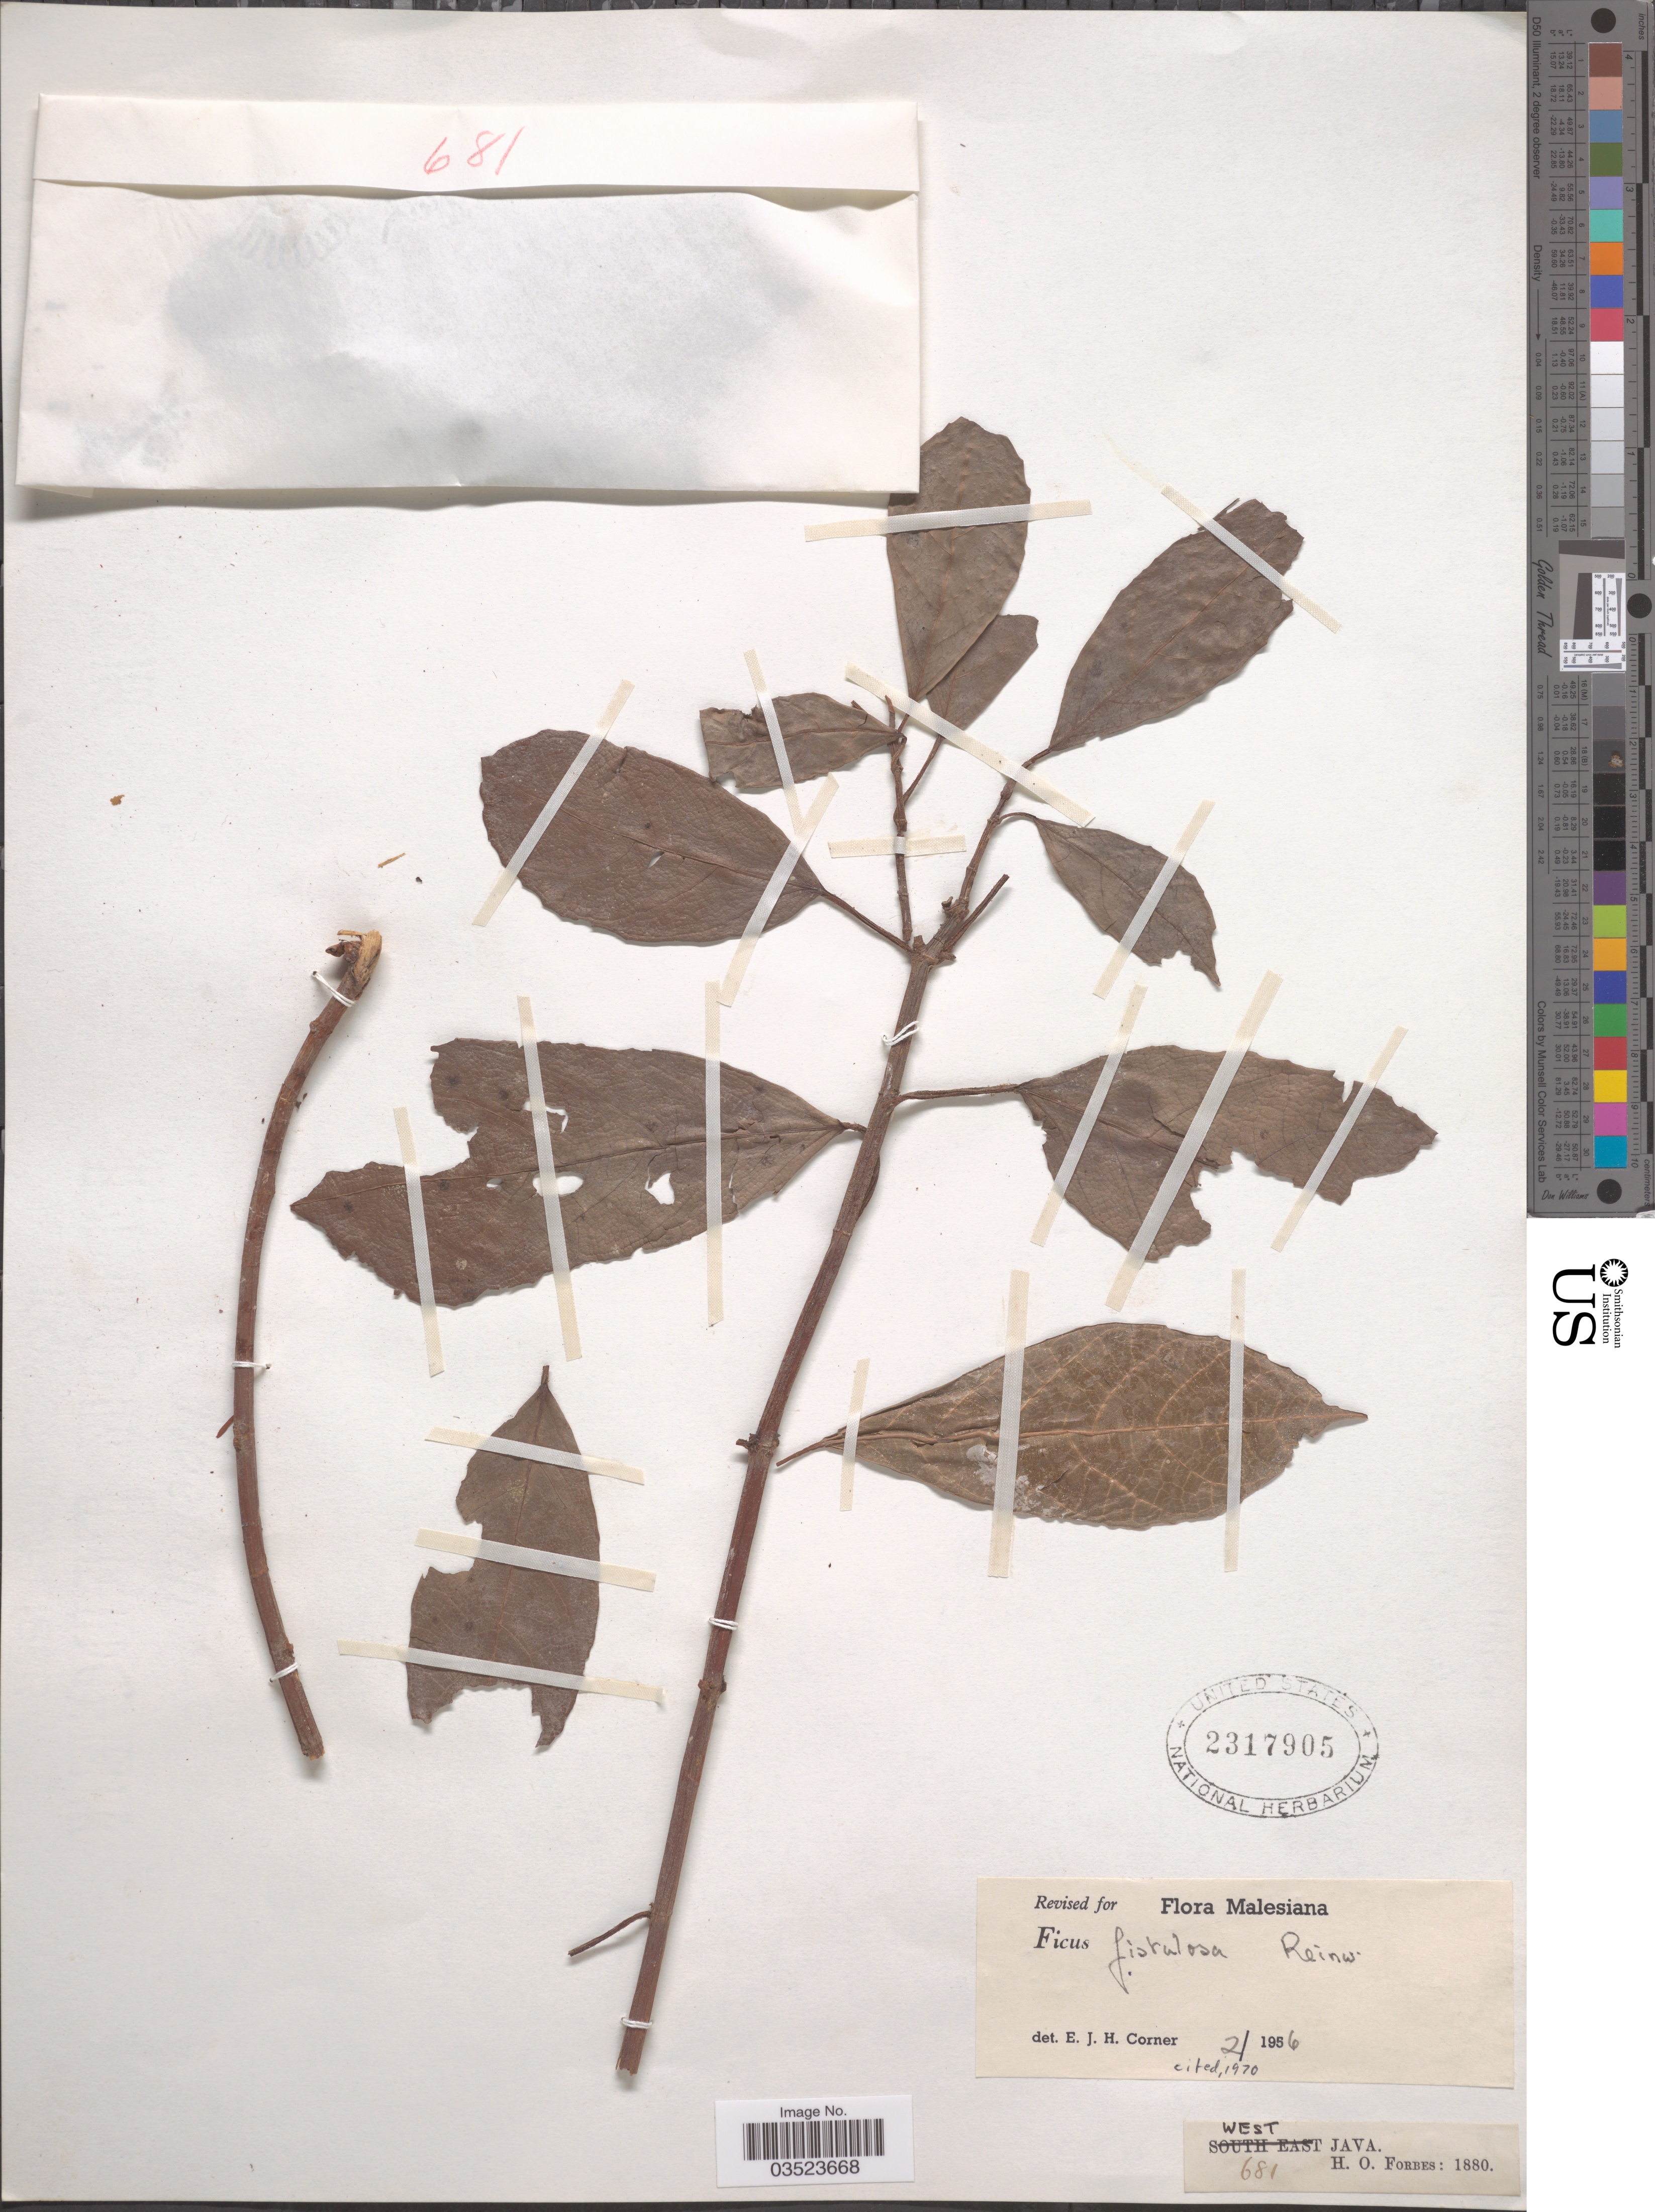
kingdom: Plantae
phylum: Tracheophyta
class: Magnoliopsida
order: Rosales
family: Moraceae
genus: Ficus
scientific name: Ficus fistulosa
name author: Reinw. ex Blume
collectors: H. O. Forbes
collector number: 681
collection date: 1880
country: Indonesia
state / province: Java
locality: West Java.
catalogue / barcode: US 2317905